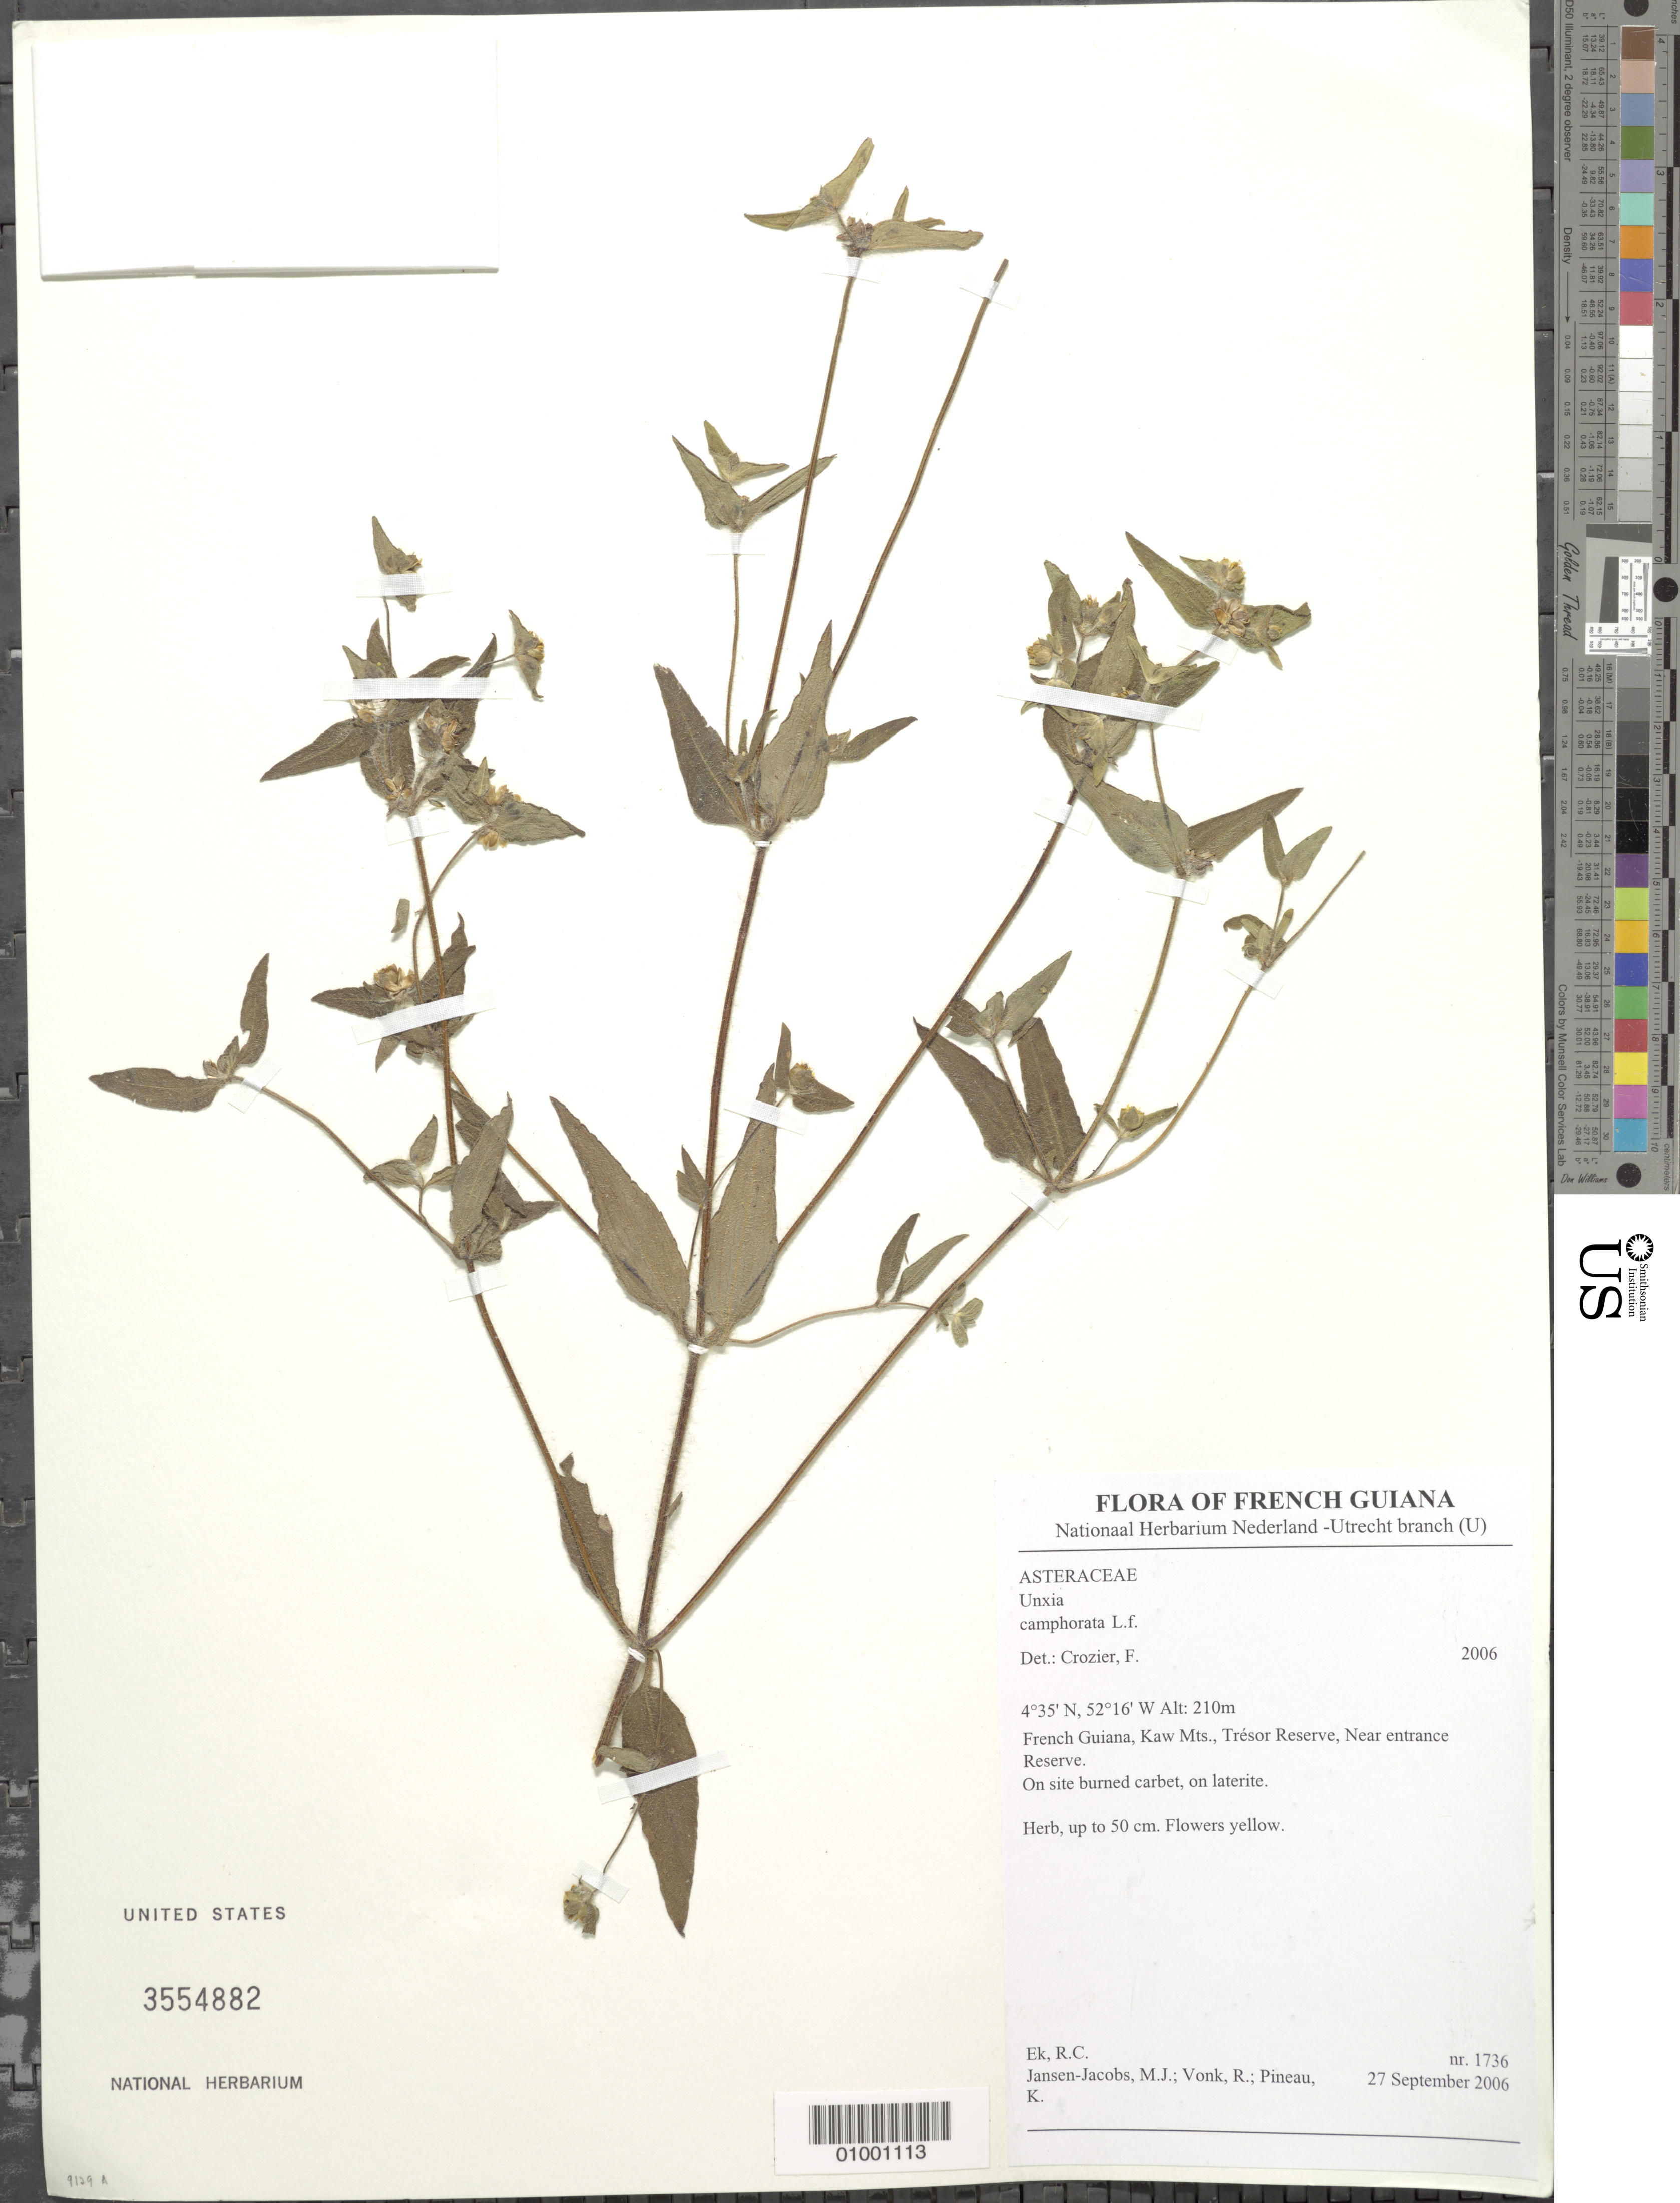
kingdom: Plantae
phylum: Tracheophyta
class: Magnoliopsida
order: Asterales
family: Asteraceae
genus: Unxia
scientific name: Unxia camphorata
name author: L. f.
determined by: Crozier, F.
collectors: R. C. Ek, M. J. Jansen-Jacobs, R. Vonk & K. Pineau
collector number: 1736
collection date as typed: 27-Sep-06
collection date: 2006-09-27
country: French Guiana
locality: Kaw Mts., Trésor Reserve, near entrance of Reserve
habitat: On site burned carbet, on laterite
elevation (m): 210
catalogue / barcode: US 3554882